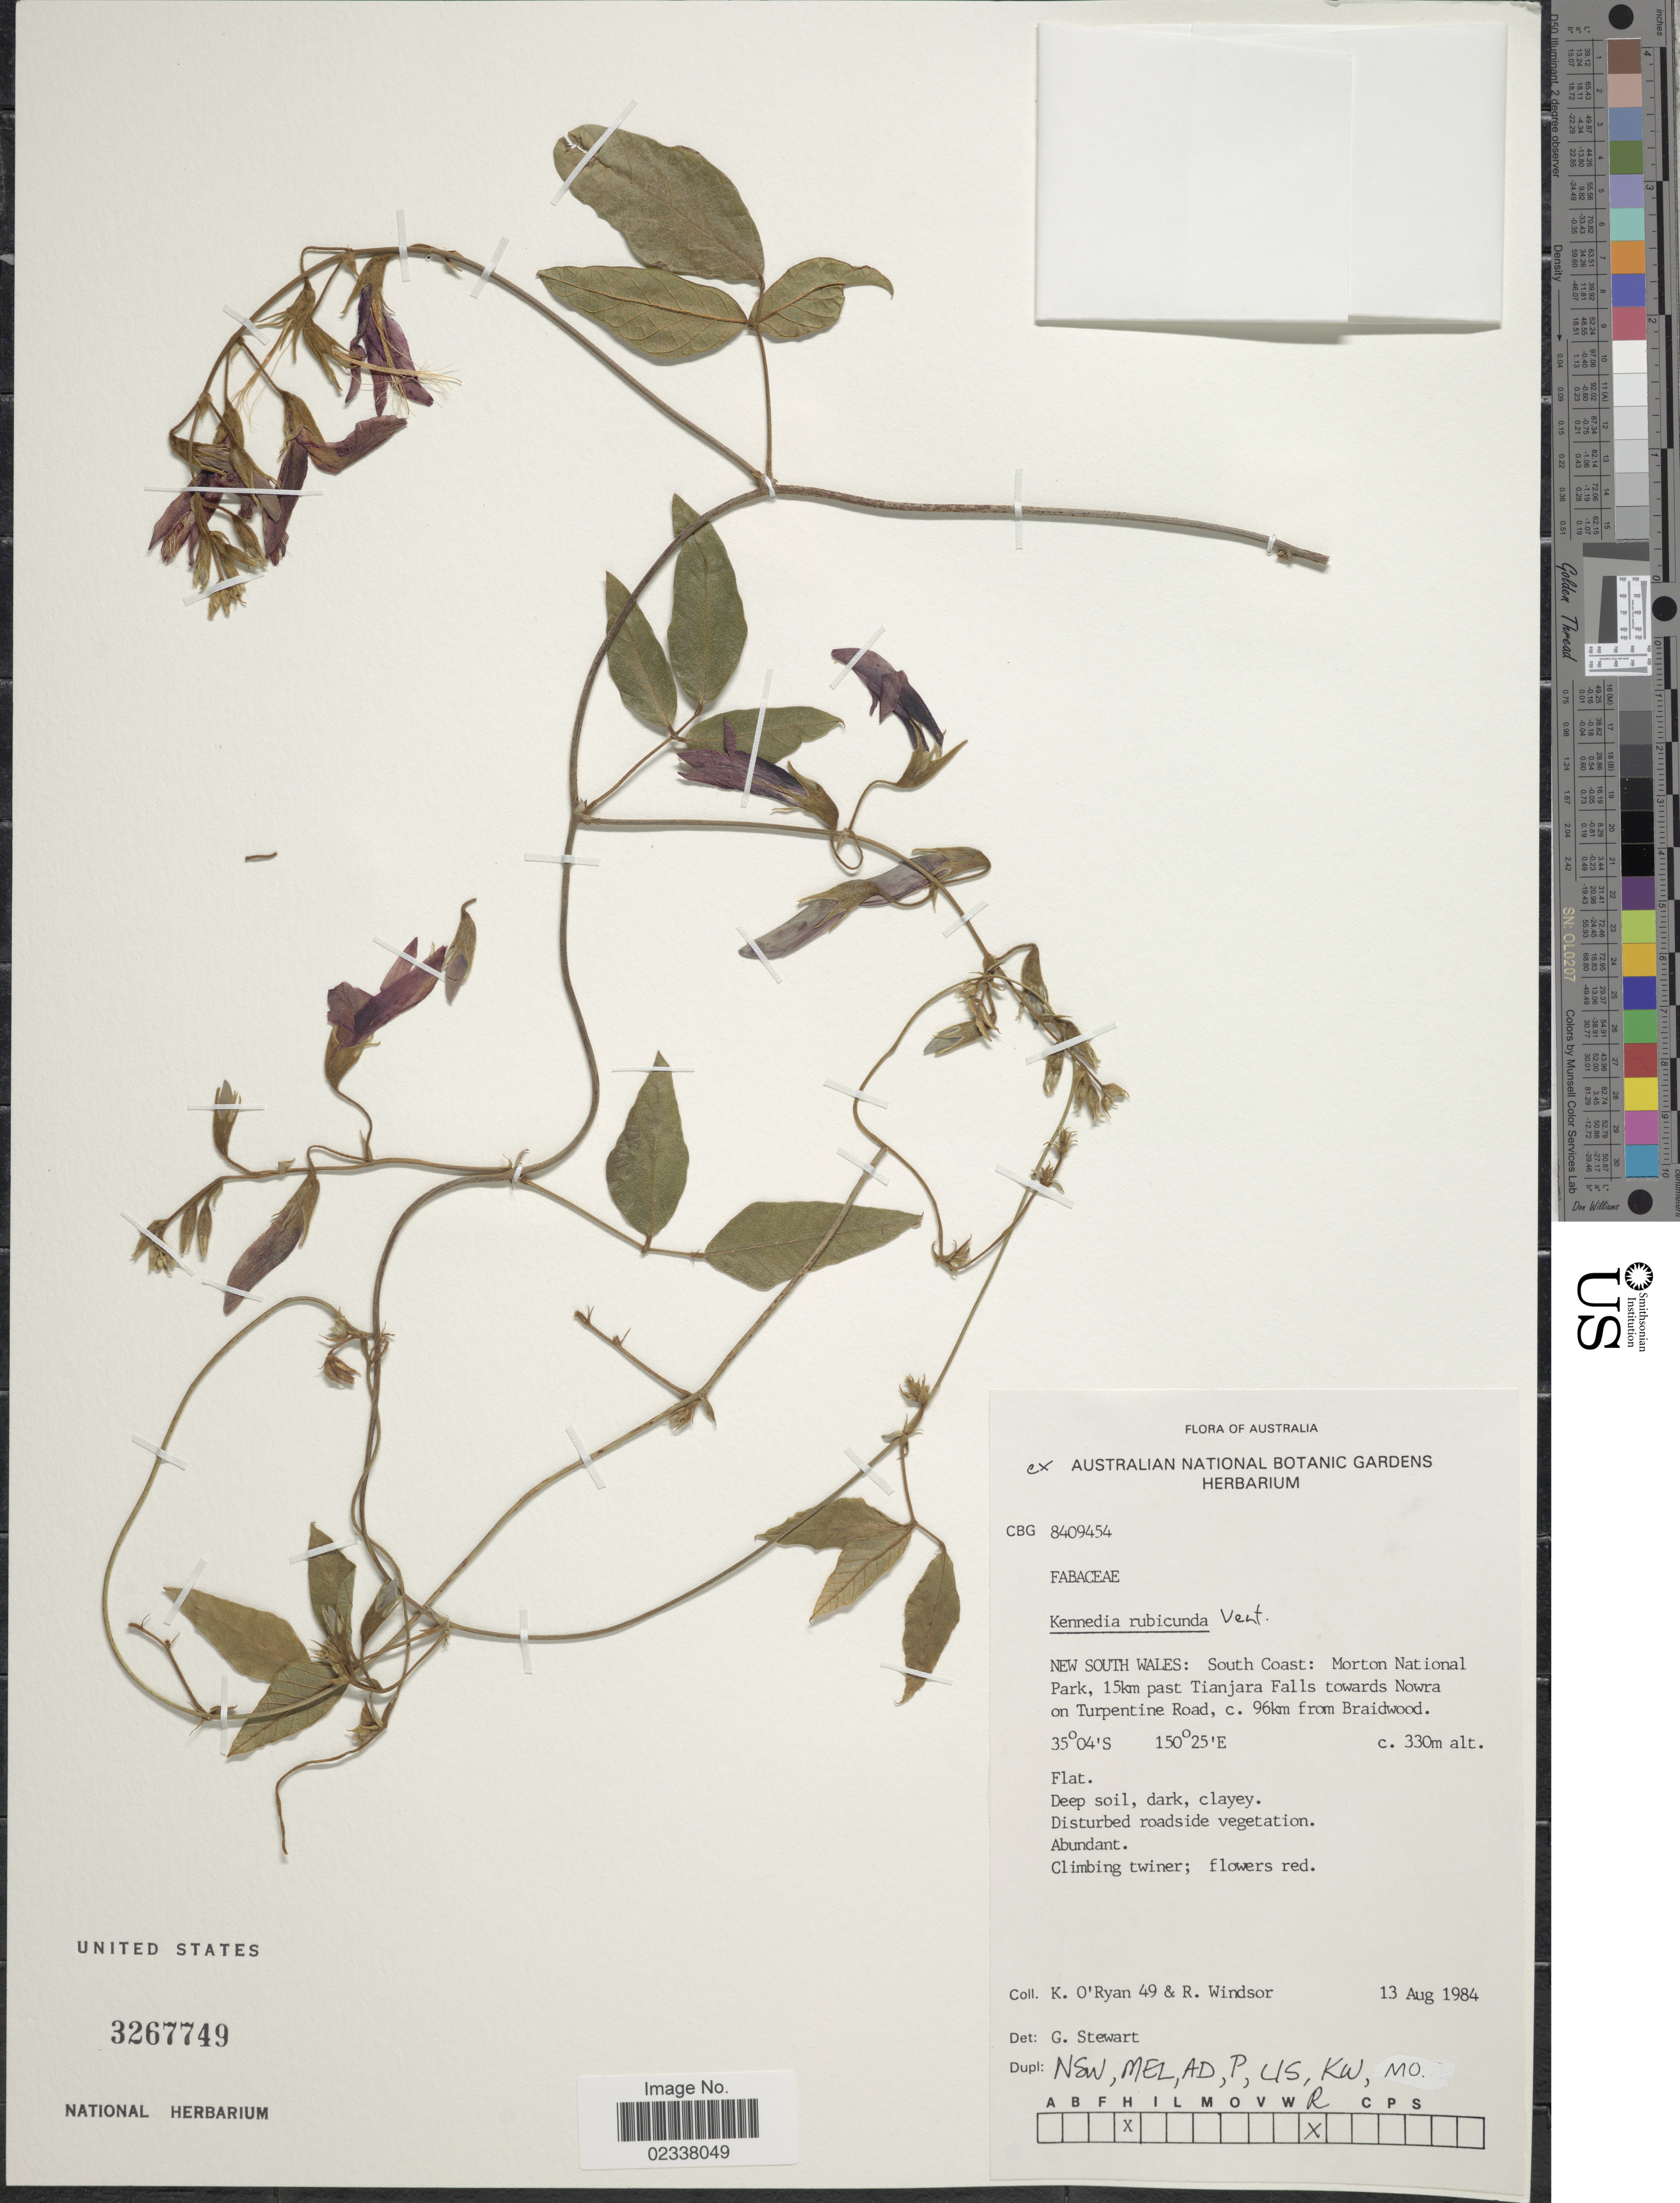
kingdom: Plantae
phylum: Tracheophyta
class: Magnoliopsida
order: Fabales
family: Fabaceae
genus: Kennedia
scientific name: Kennedia rubicunda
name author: Vent.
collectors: K. O'Ryan & R. Windsor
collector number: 49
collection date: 1984-08-13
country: Australia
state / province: New South Wales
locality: South Coast: Morton National Park, 15km past Tianjara Falls towards Nowra on Turpentine Road, c. 96km from Braidwood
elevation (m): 330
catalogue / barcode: US 3267749